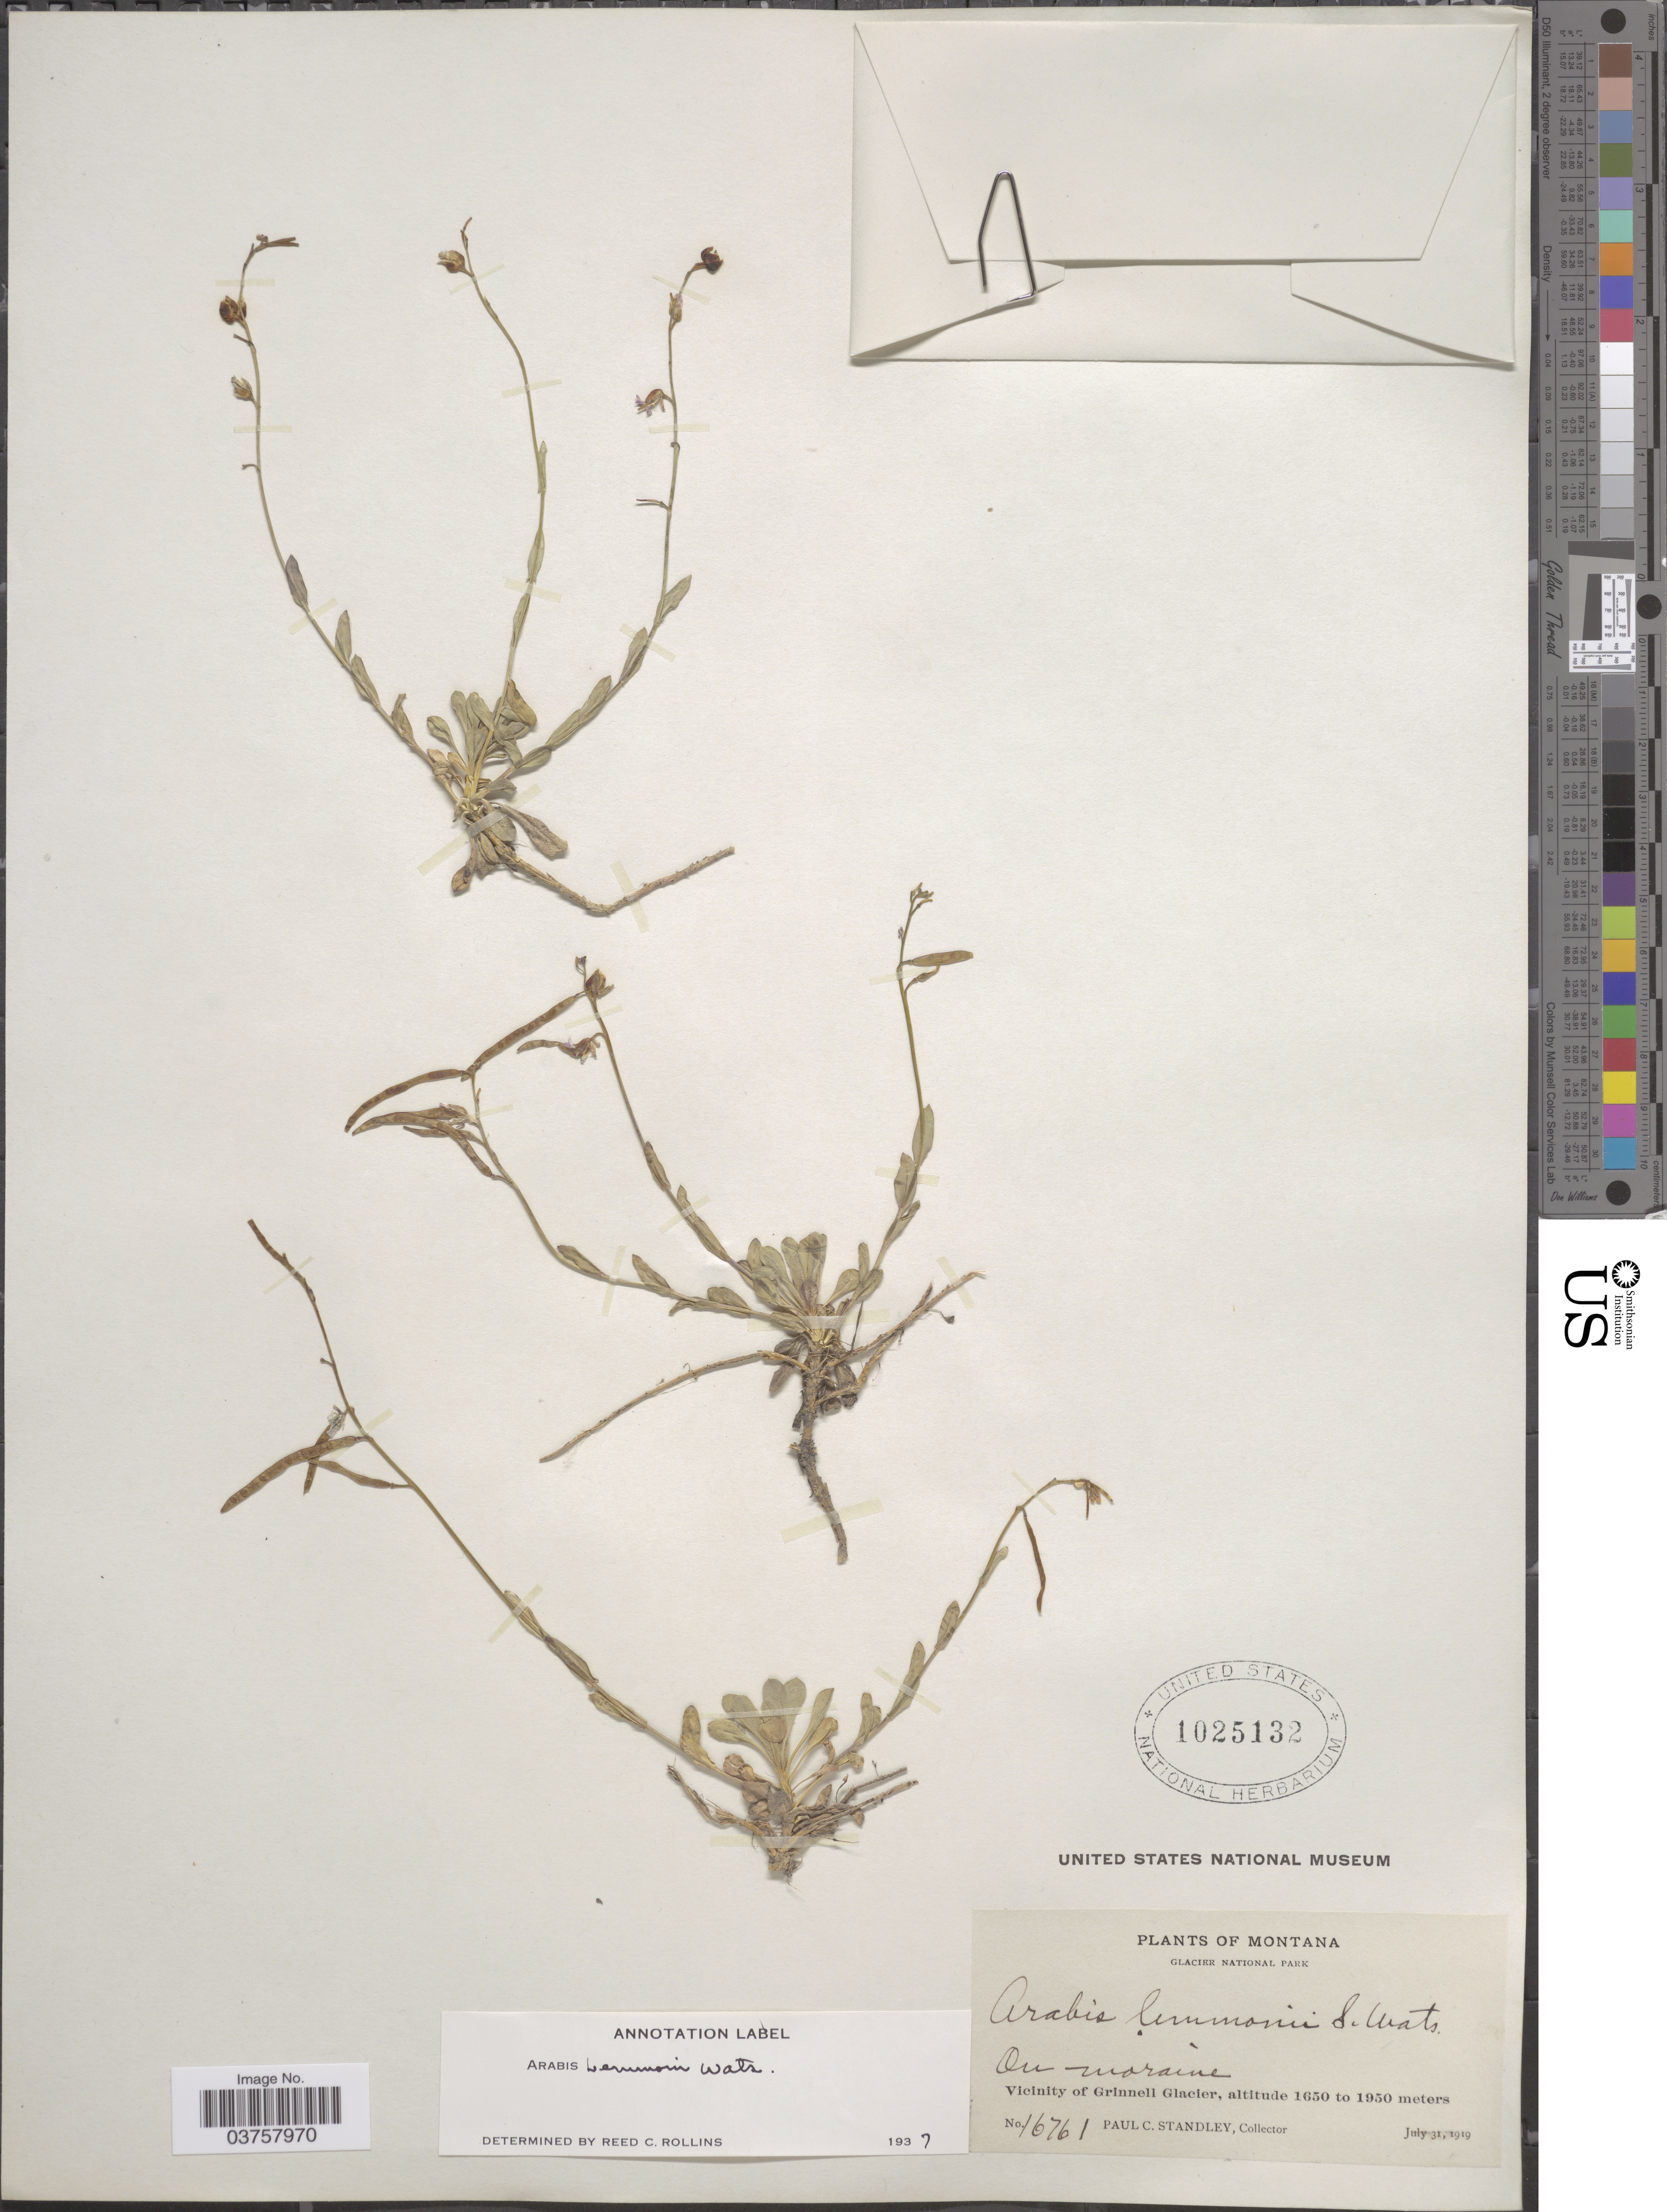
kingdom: Plantae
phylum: Tracheophyta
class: Magnoliopsida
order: Brassicales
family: Brassicaceae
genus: Arabis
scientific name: Arabis lemmonii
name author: S. Watson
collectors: P. C. Standley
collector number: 16761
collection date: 1919-07-31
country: United States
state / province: Montana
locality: Glacier National Park. Vicinity of Grinnell Glacier.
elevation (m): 1650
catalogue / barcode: US 1025132